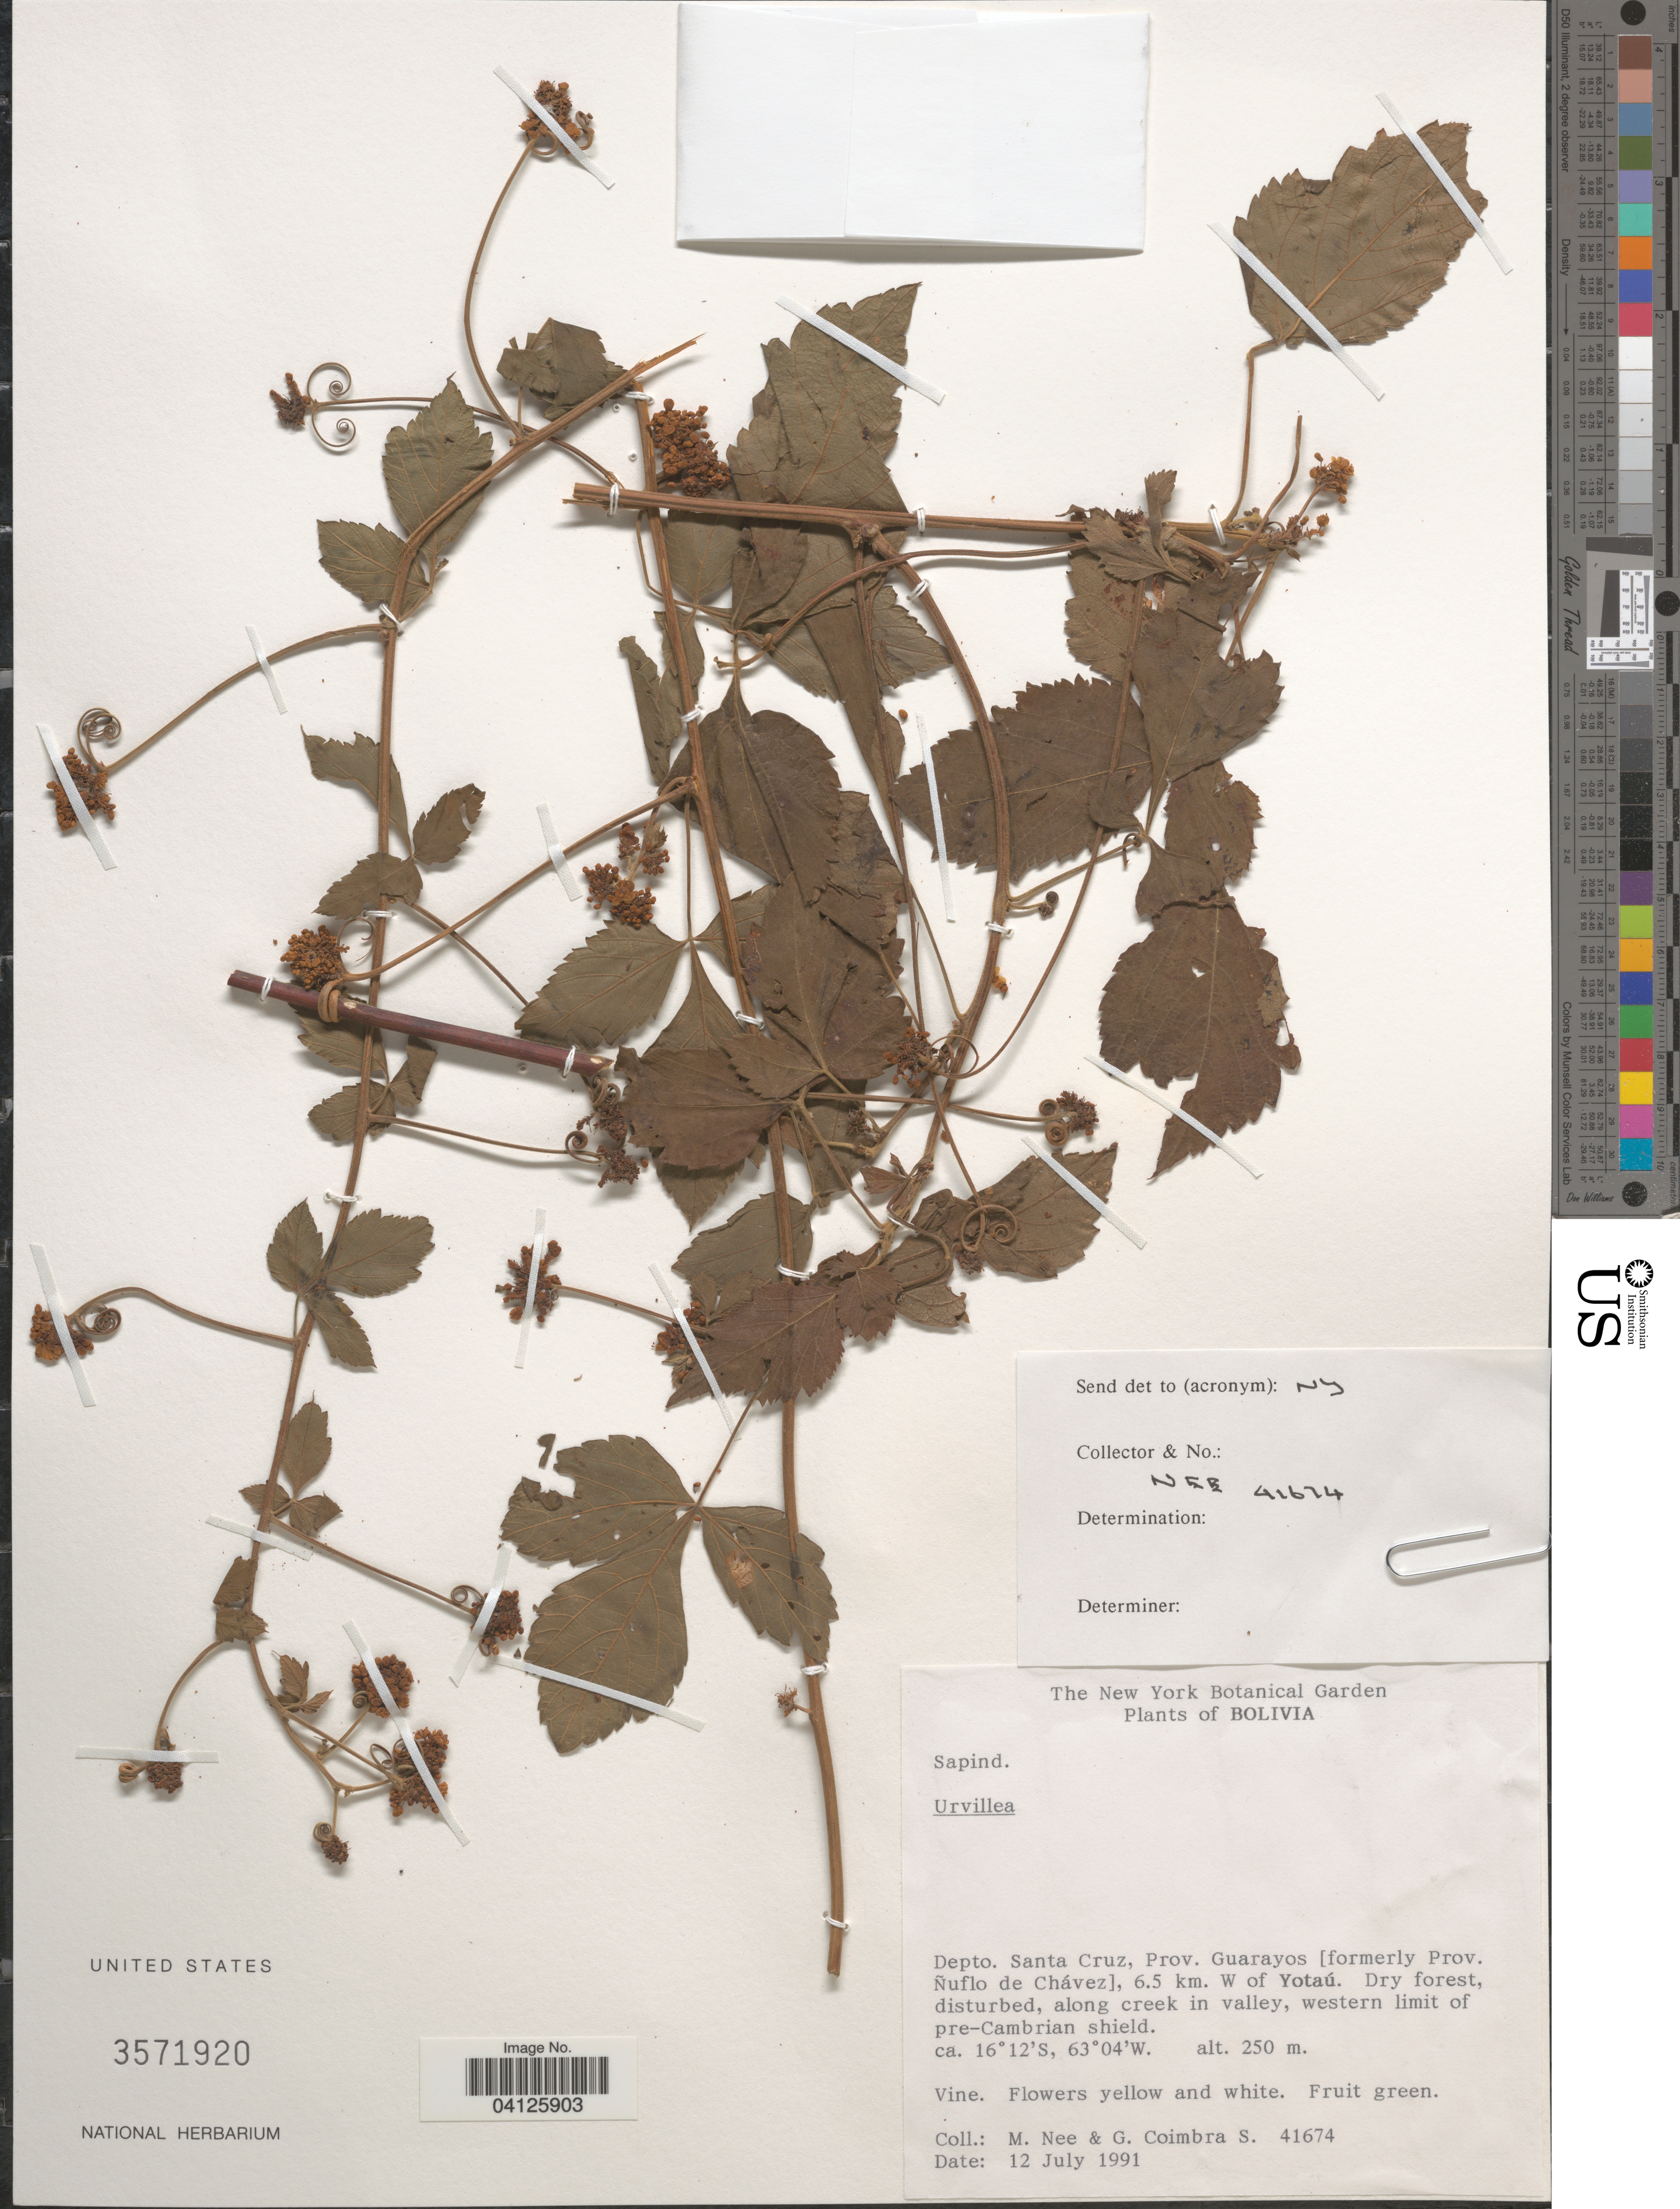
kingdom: Plantae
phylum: Tracheophyta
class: Magnoliopsida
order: Sapindales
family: Sapindaceae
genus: Urvillea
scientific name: Urvillea filipes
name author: Radlk.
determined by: Acevedo-Rodriguez, P., (US), Smithsonian Institution - National Museum of Natural History (UNITED STATES)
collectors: M. Nee & G. Coimbra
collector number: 41674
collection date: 1991-07-12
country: Bolivia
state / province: Santa Cruz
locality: Prov. Guarayos [formerly Prov. Ñuflo de Chávez], 6.5 km. W of Yotaú. Dry forest, disturbed, along creek in valley, western limit of pre-Cambrian shield.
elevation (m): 250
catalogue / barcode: US 3571920